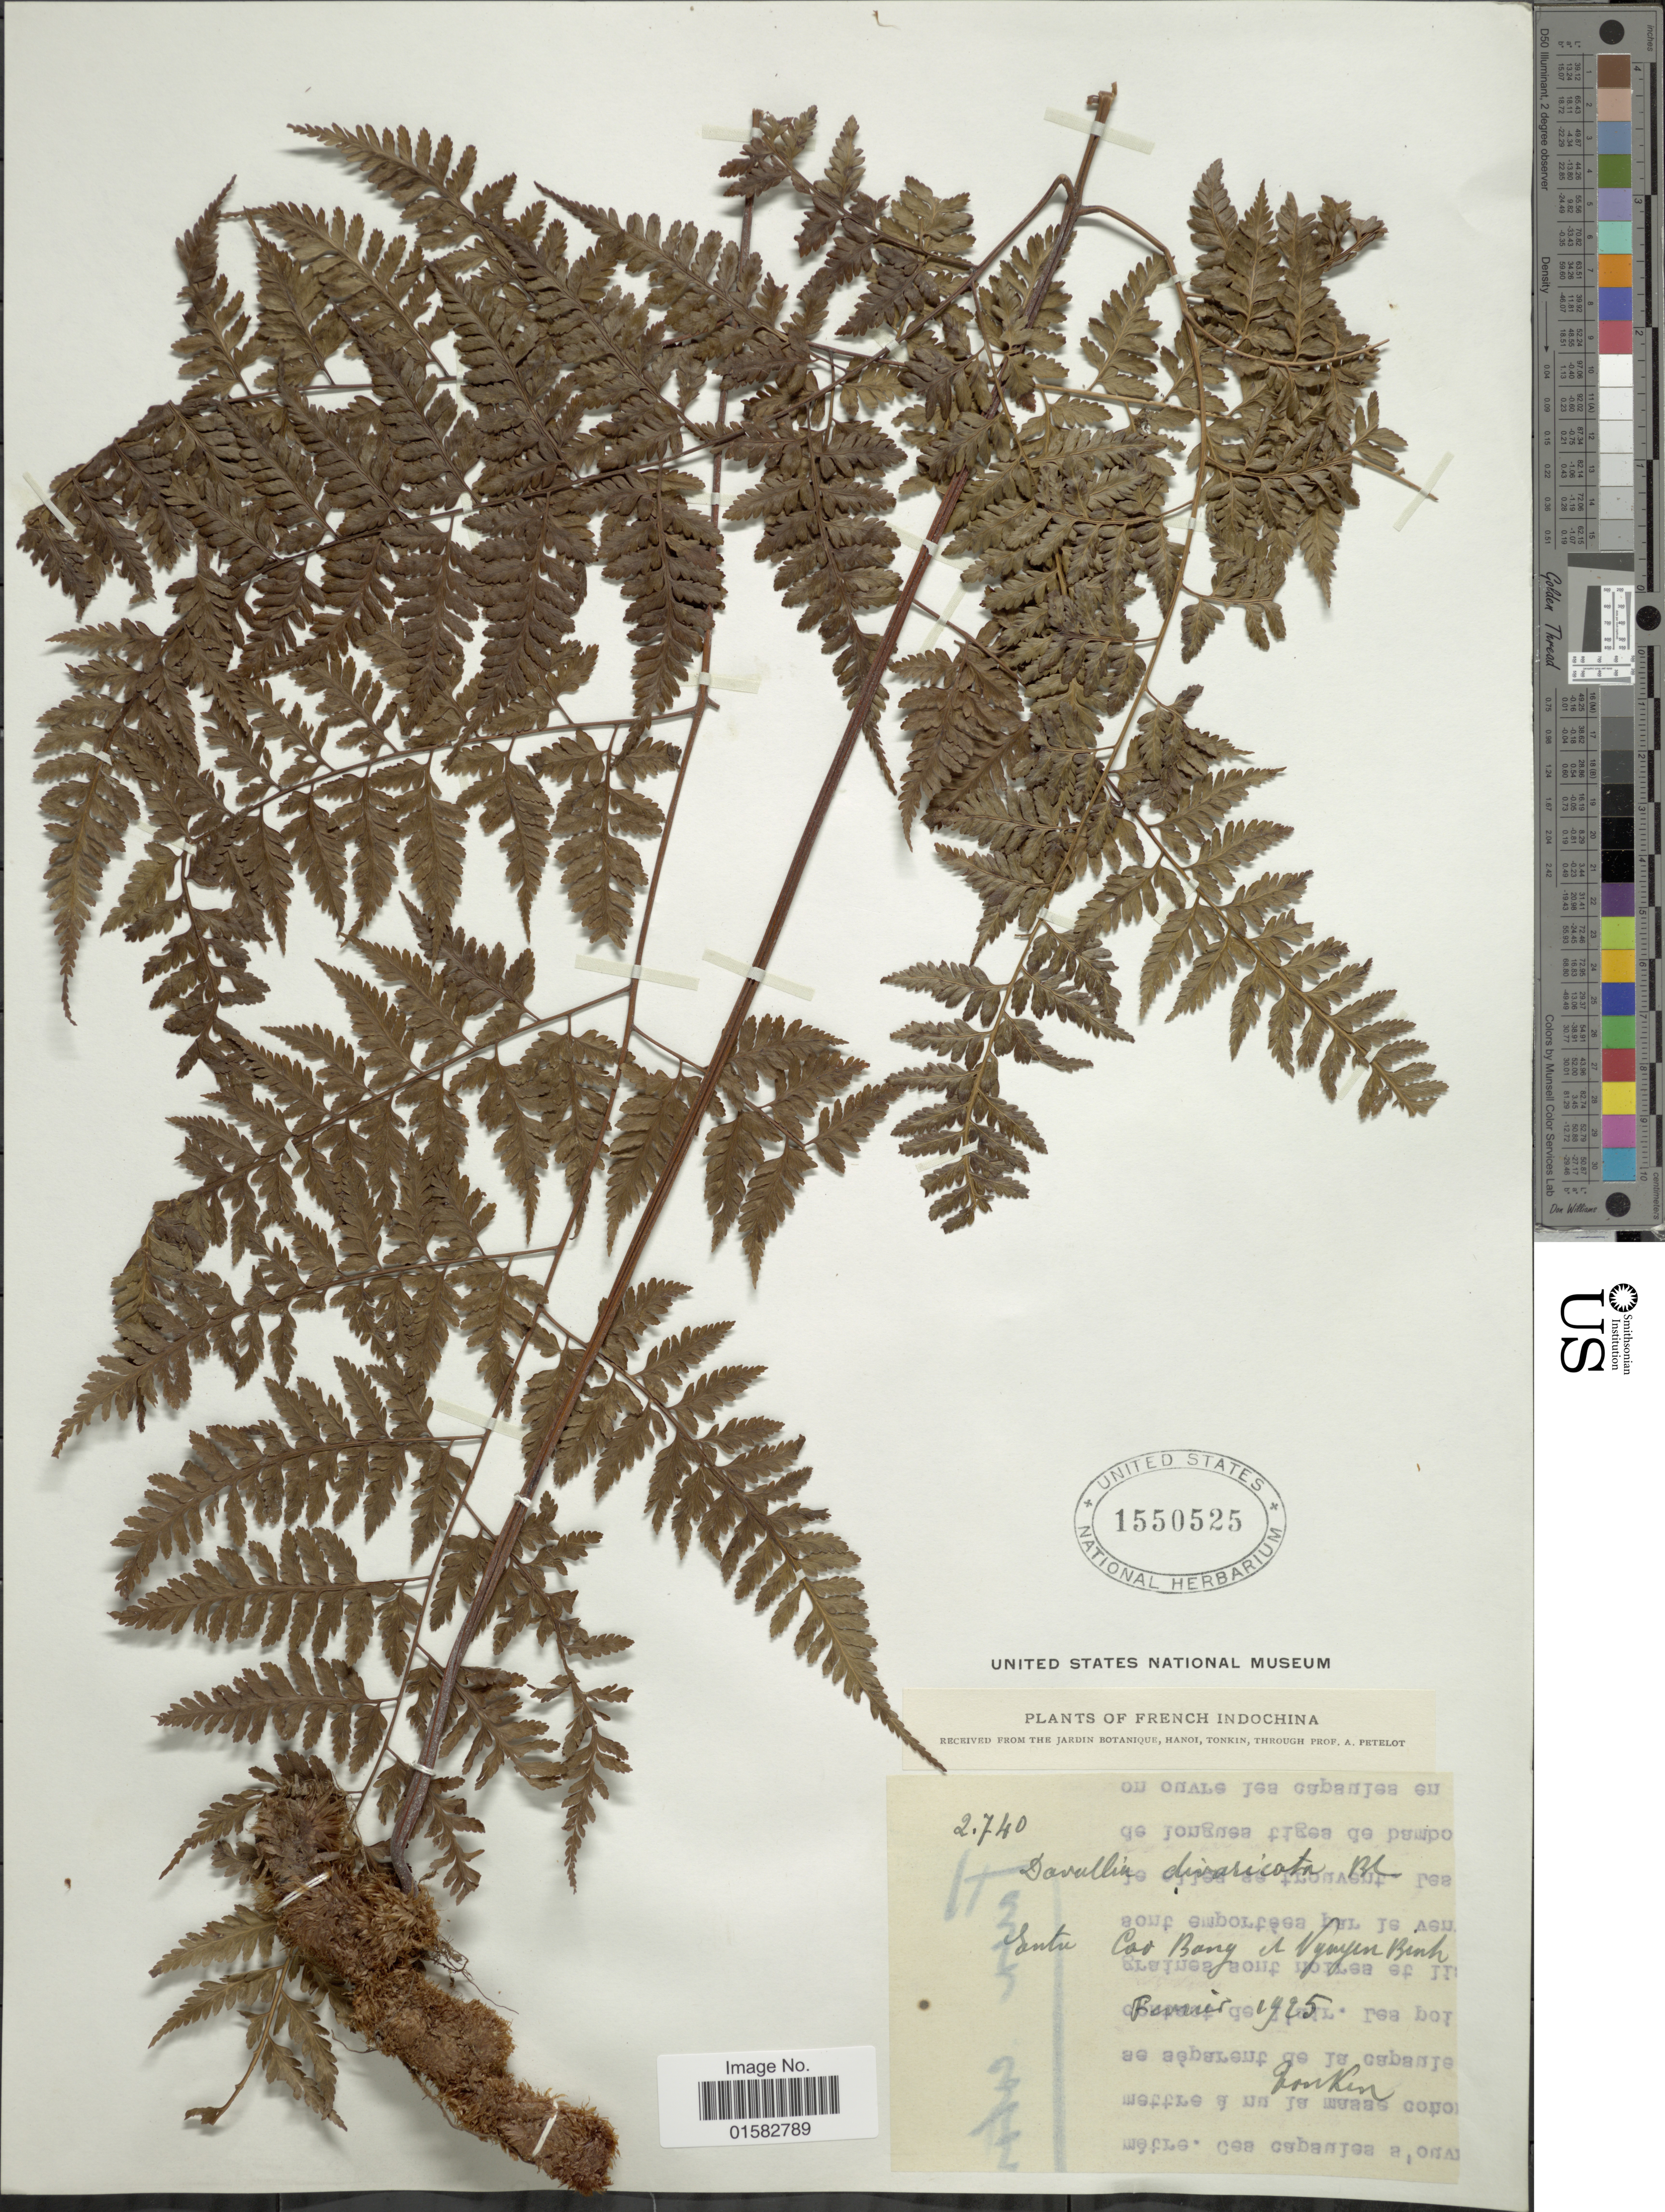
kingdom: Plantae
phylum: Tracheophyta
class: Polypodiopsida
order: Polypodiales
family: Davalliaceae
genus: Davallia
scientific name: Davallia divaricata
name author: Blume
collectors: A. Petelot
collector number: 2740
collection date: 1925-02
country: Vietnam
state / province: Cao Bang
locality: Tonkin. Intu Cao Bang it Nyngen Binh [interpreted]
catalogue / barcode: US 1550525